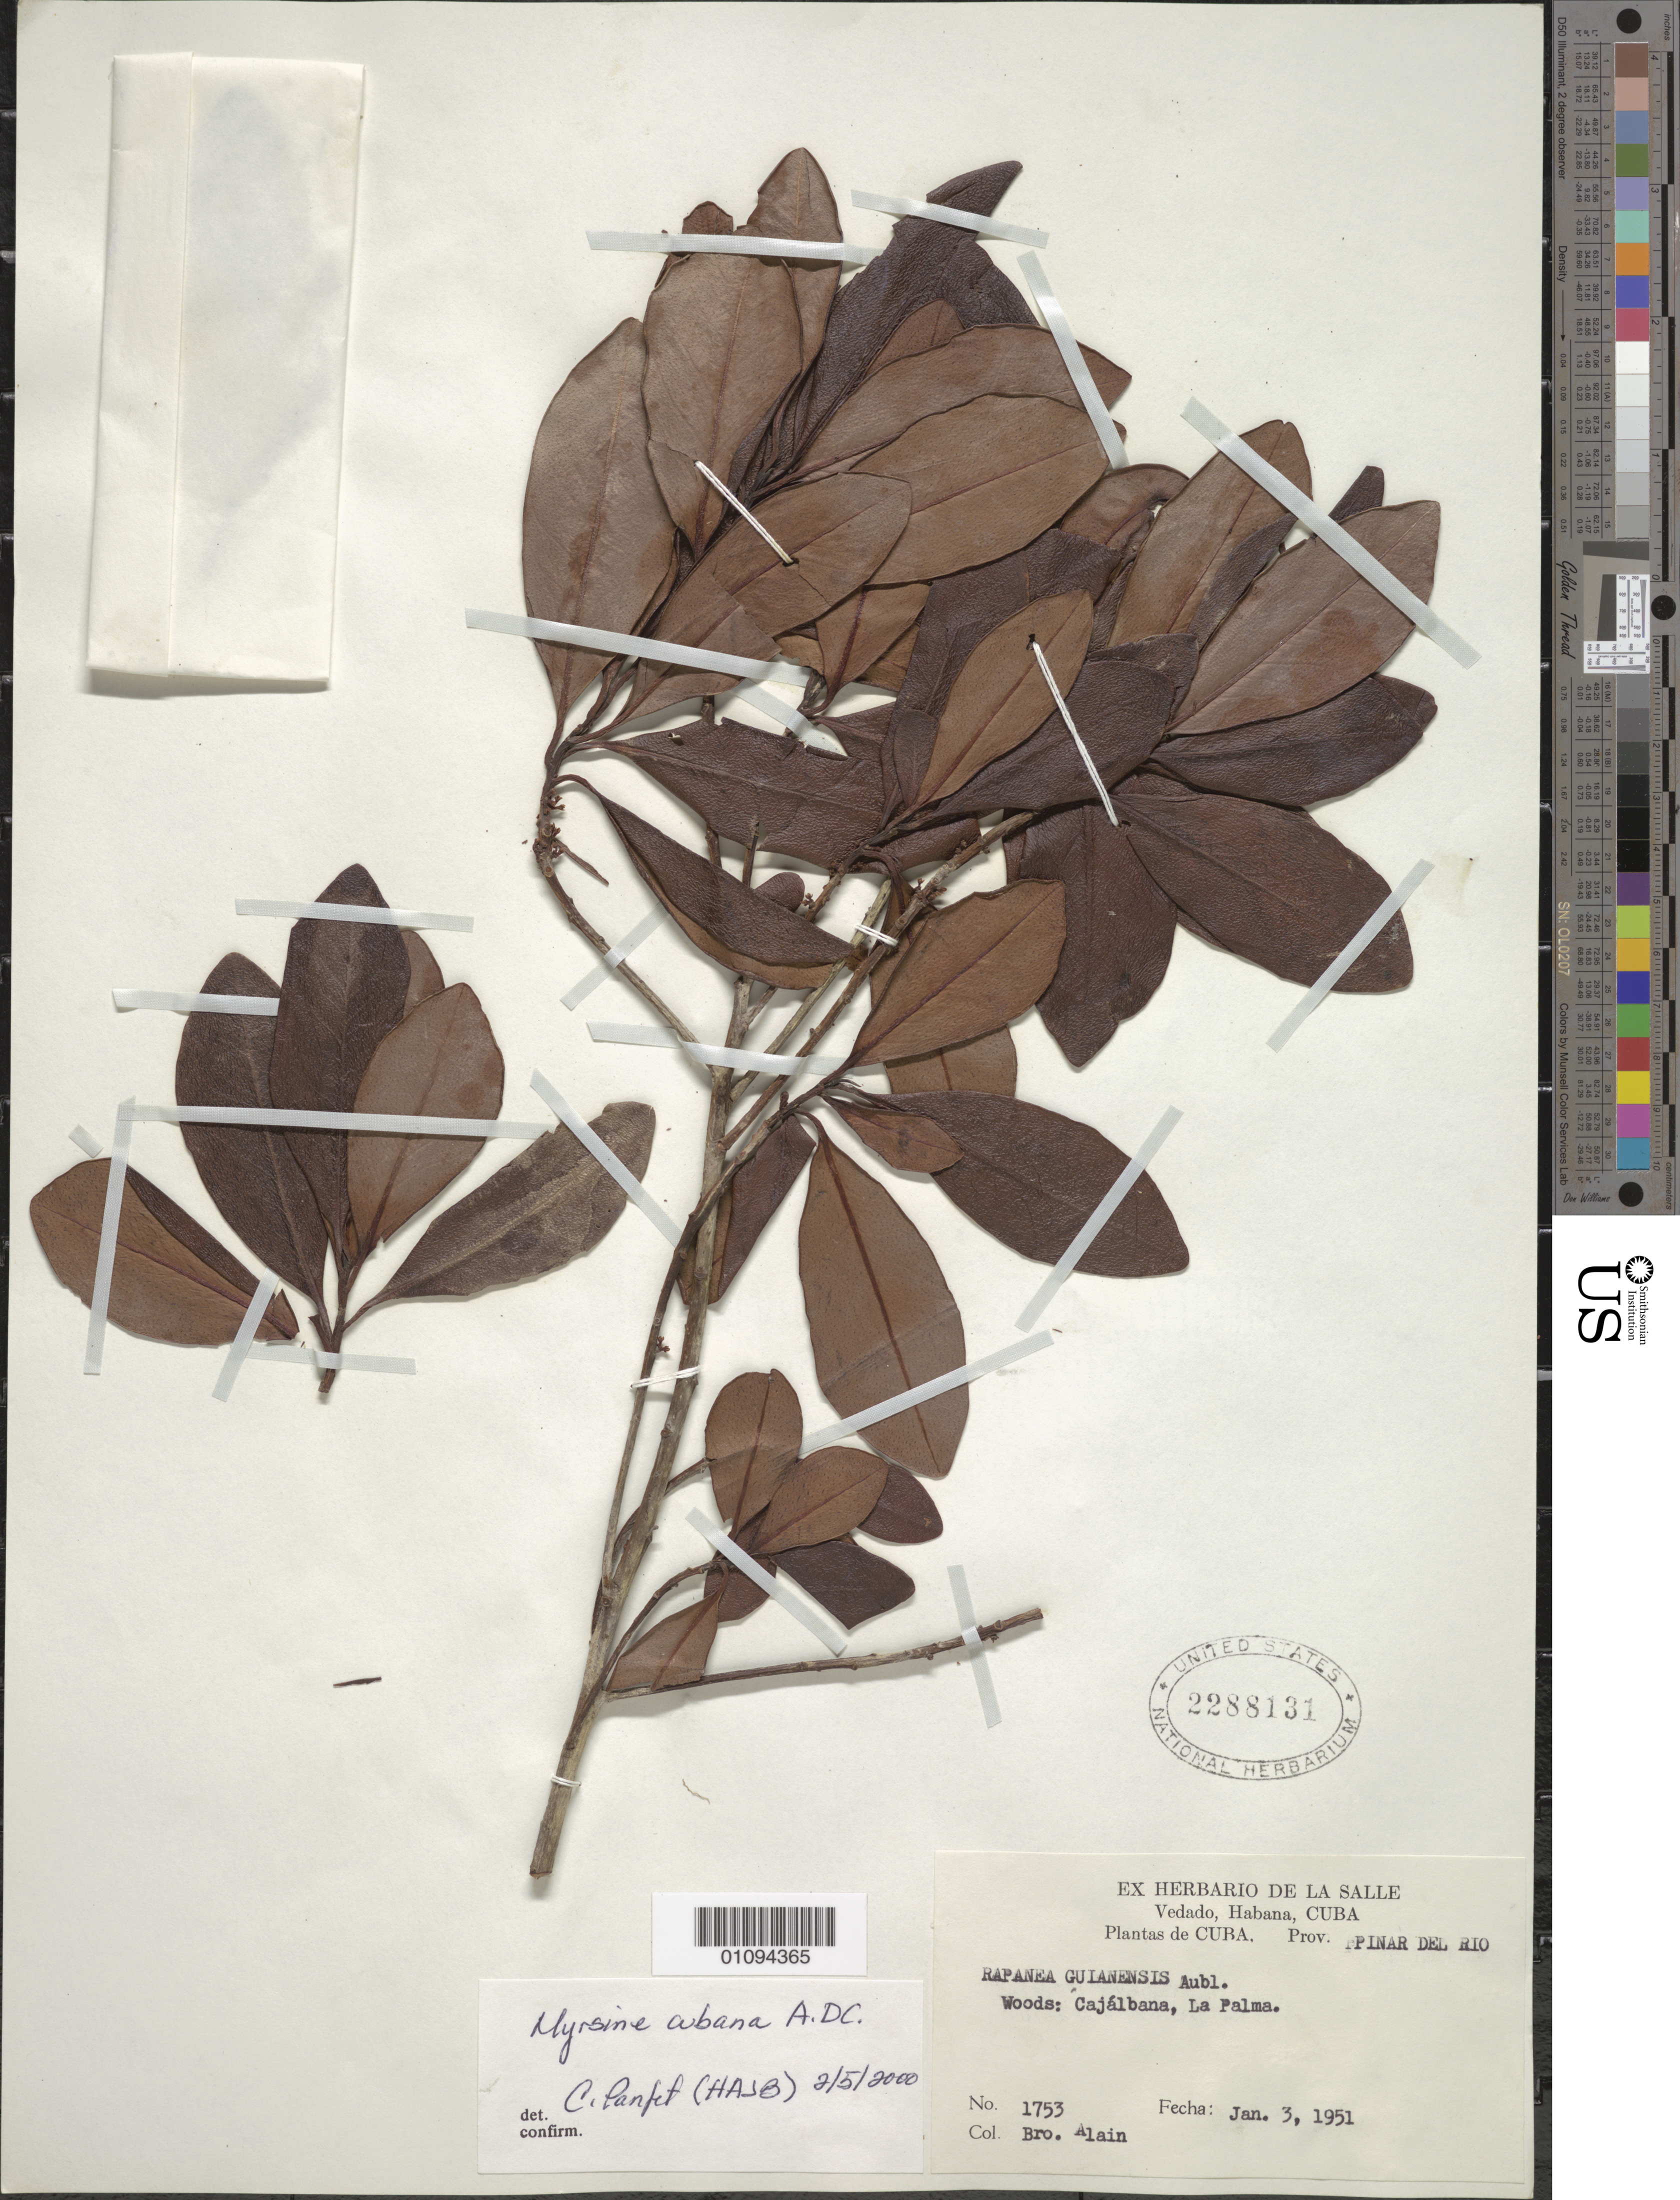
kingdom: Plantae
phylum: Tracheophyta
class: Magnoliopsida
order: Ericales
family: Primulaceae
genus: Myrsine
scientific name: Myrsine cubana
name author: A. DC.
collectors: A. H. Liogier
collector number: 1753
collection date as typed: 03 Jan 1951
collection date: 1951-01-03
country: Cuba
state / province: Pinar del Rio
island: Cuba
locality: Cajalbana, La Palma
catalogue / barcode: US 2288131